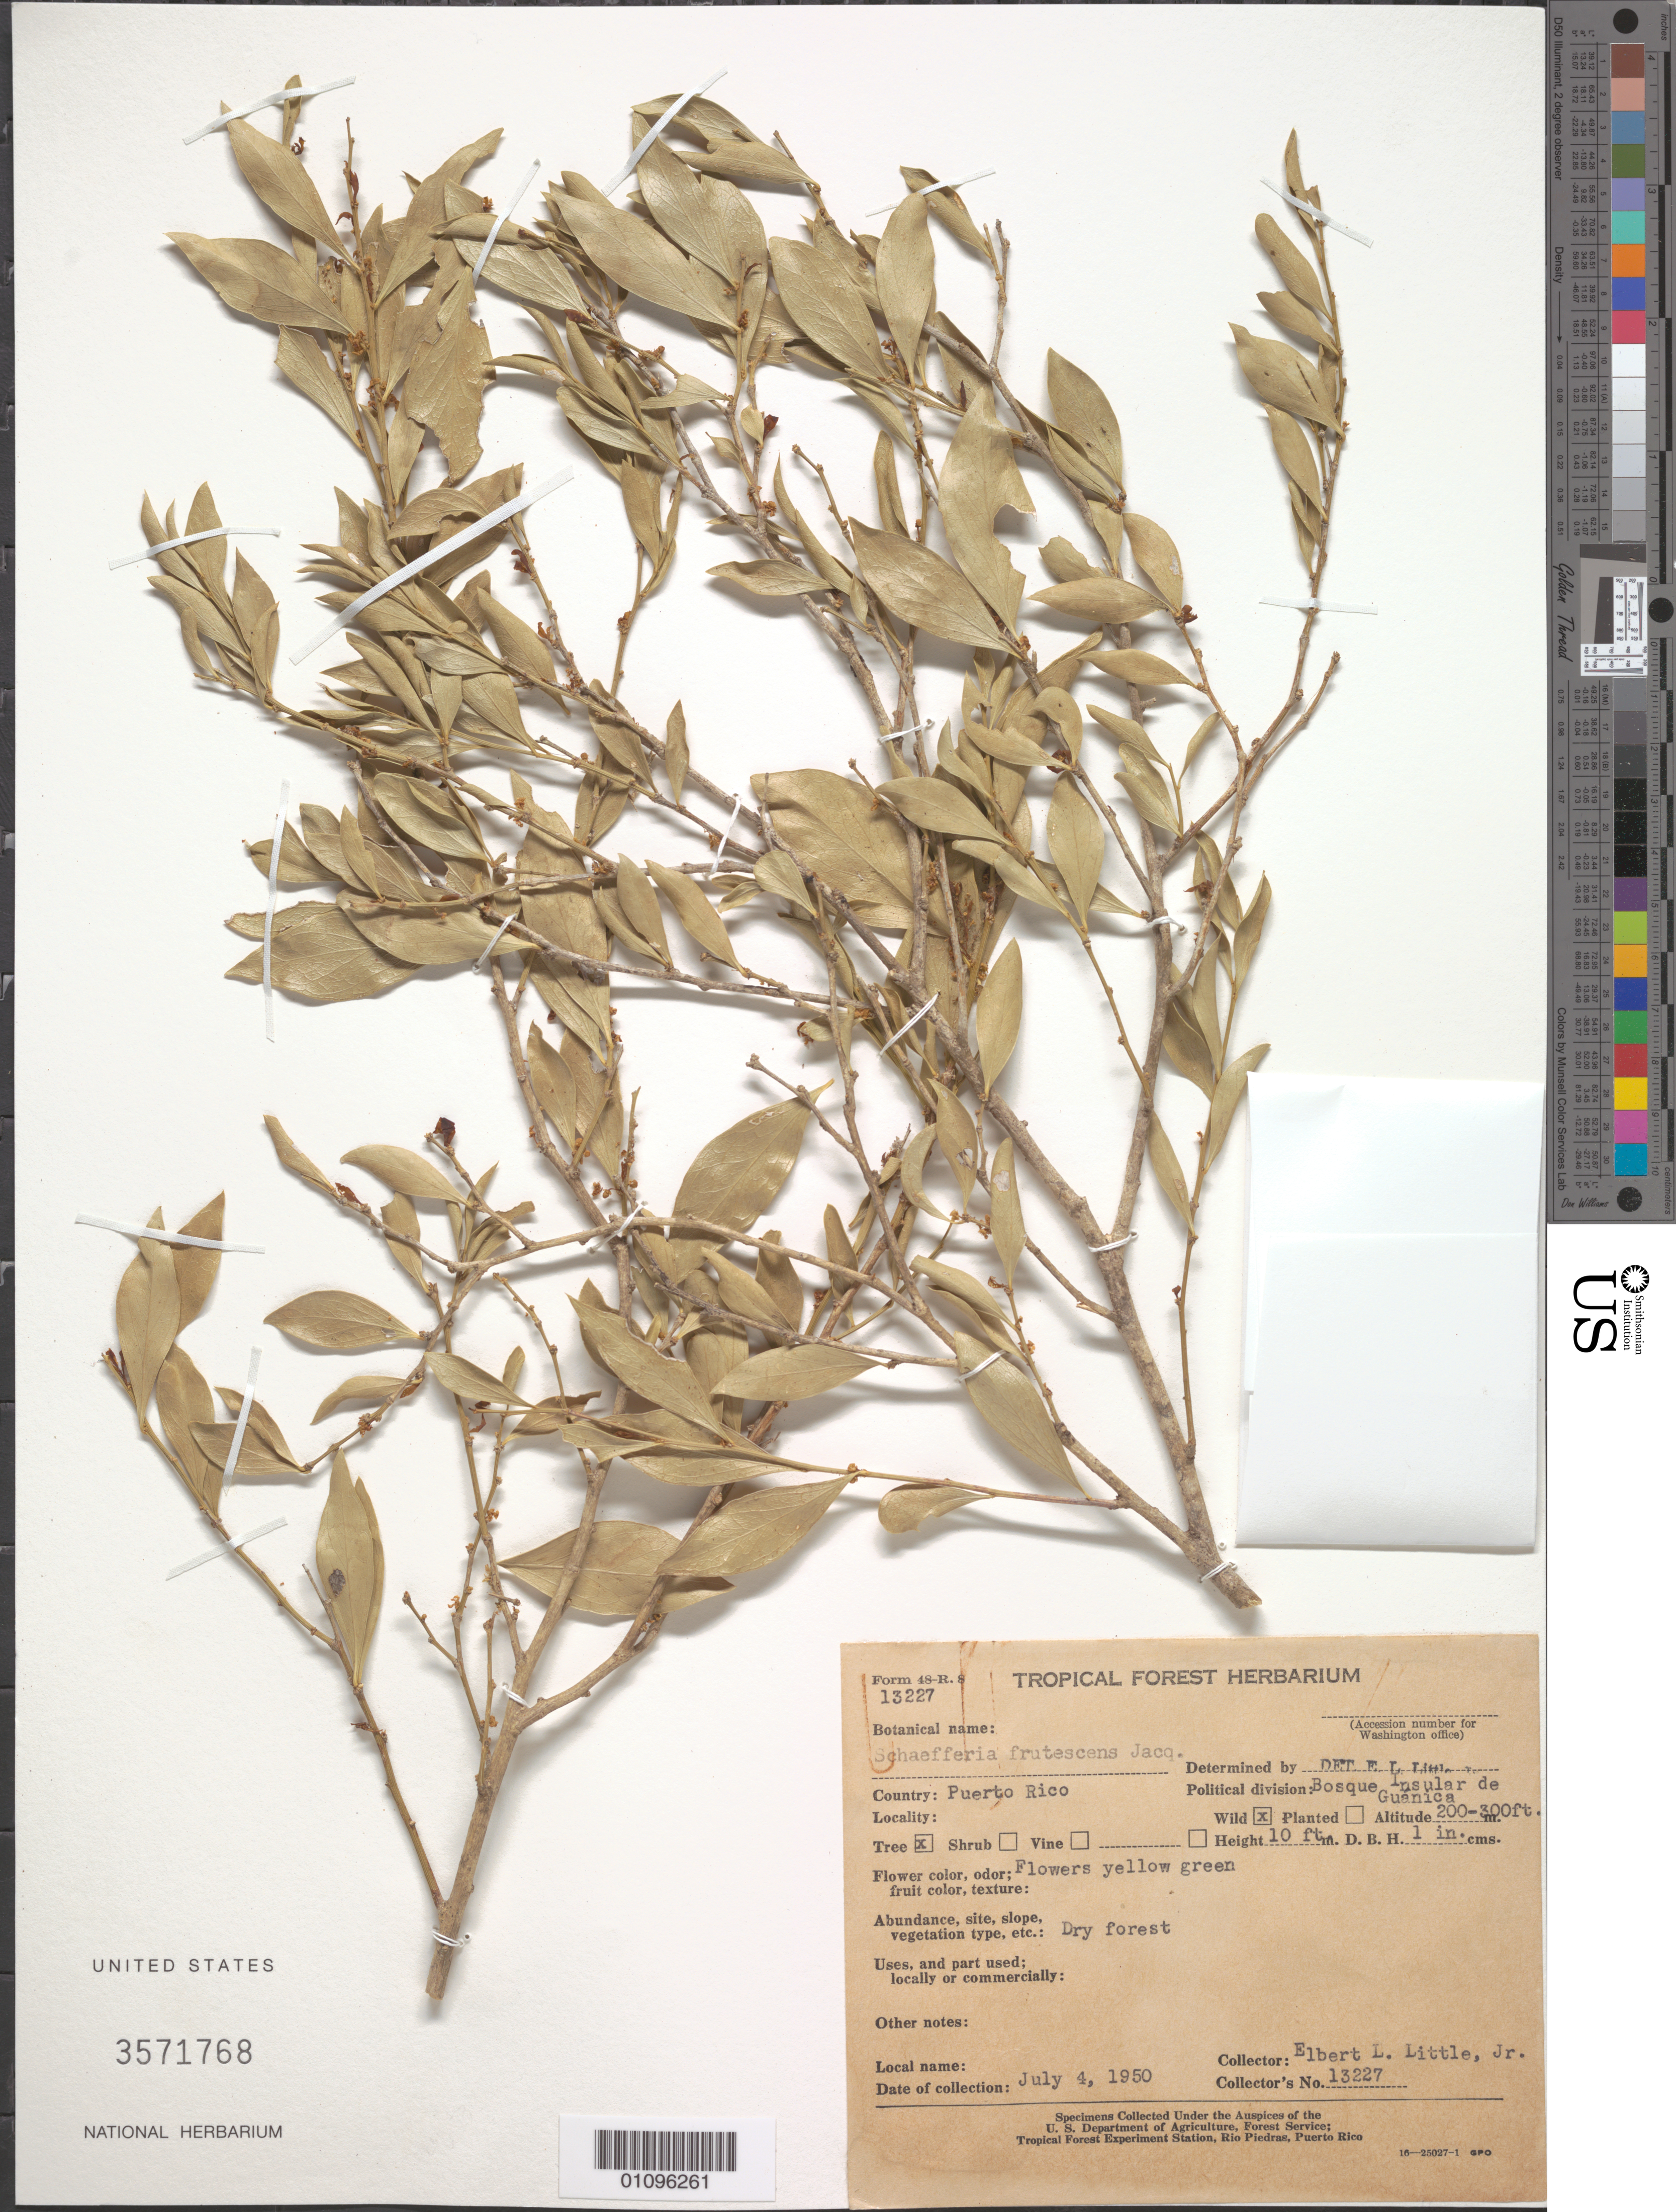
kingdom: Plantae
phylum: Tracheophyta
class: Magnoliopsida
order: Celastrales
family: Celastraceae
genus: Schaefferia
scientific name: Schaefferia frutescens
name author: Jacq.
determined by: Little, Elbert L., Jr., (FSSR), United States Department of Agriculture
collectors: E. L. Little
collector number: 13227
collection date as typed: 04 Jul 1950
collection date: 1950-07-04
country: Puerto Rico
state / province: Guánica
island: Puerto Rico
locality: Bosque Insular de Guánica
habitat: Dry forest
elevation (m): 61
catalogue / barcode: US 3571768